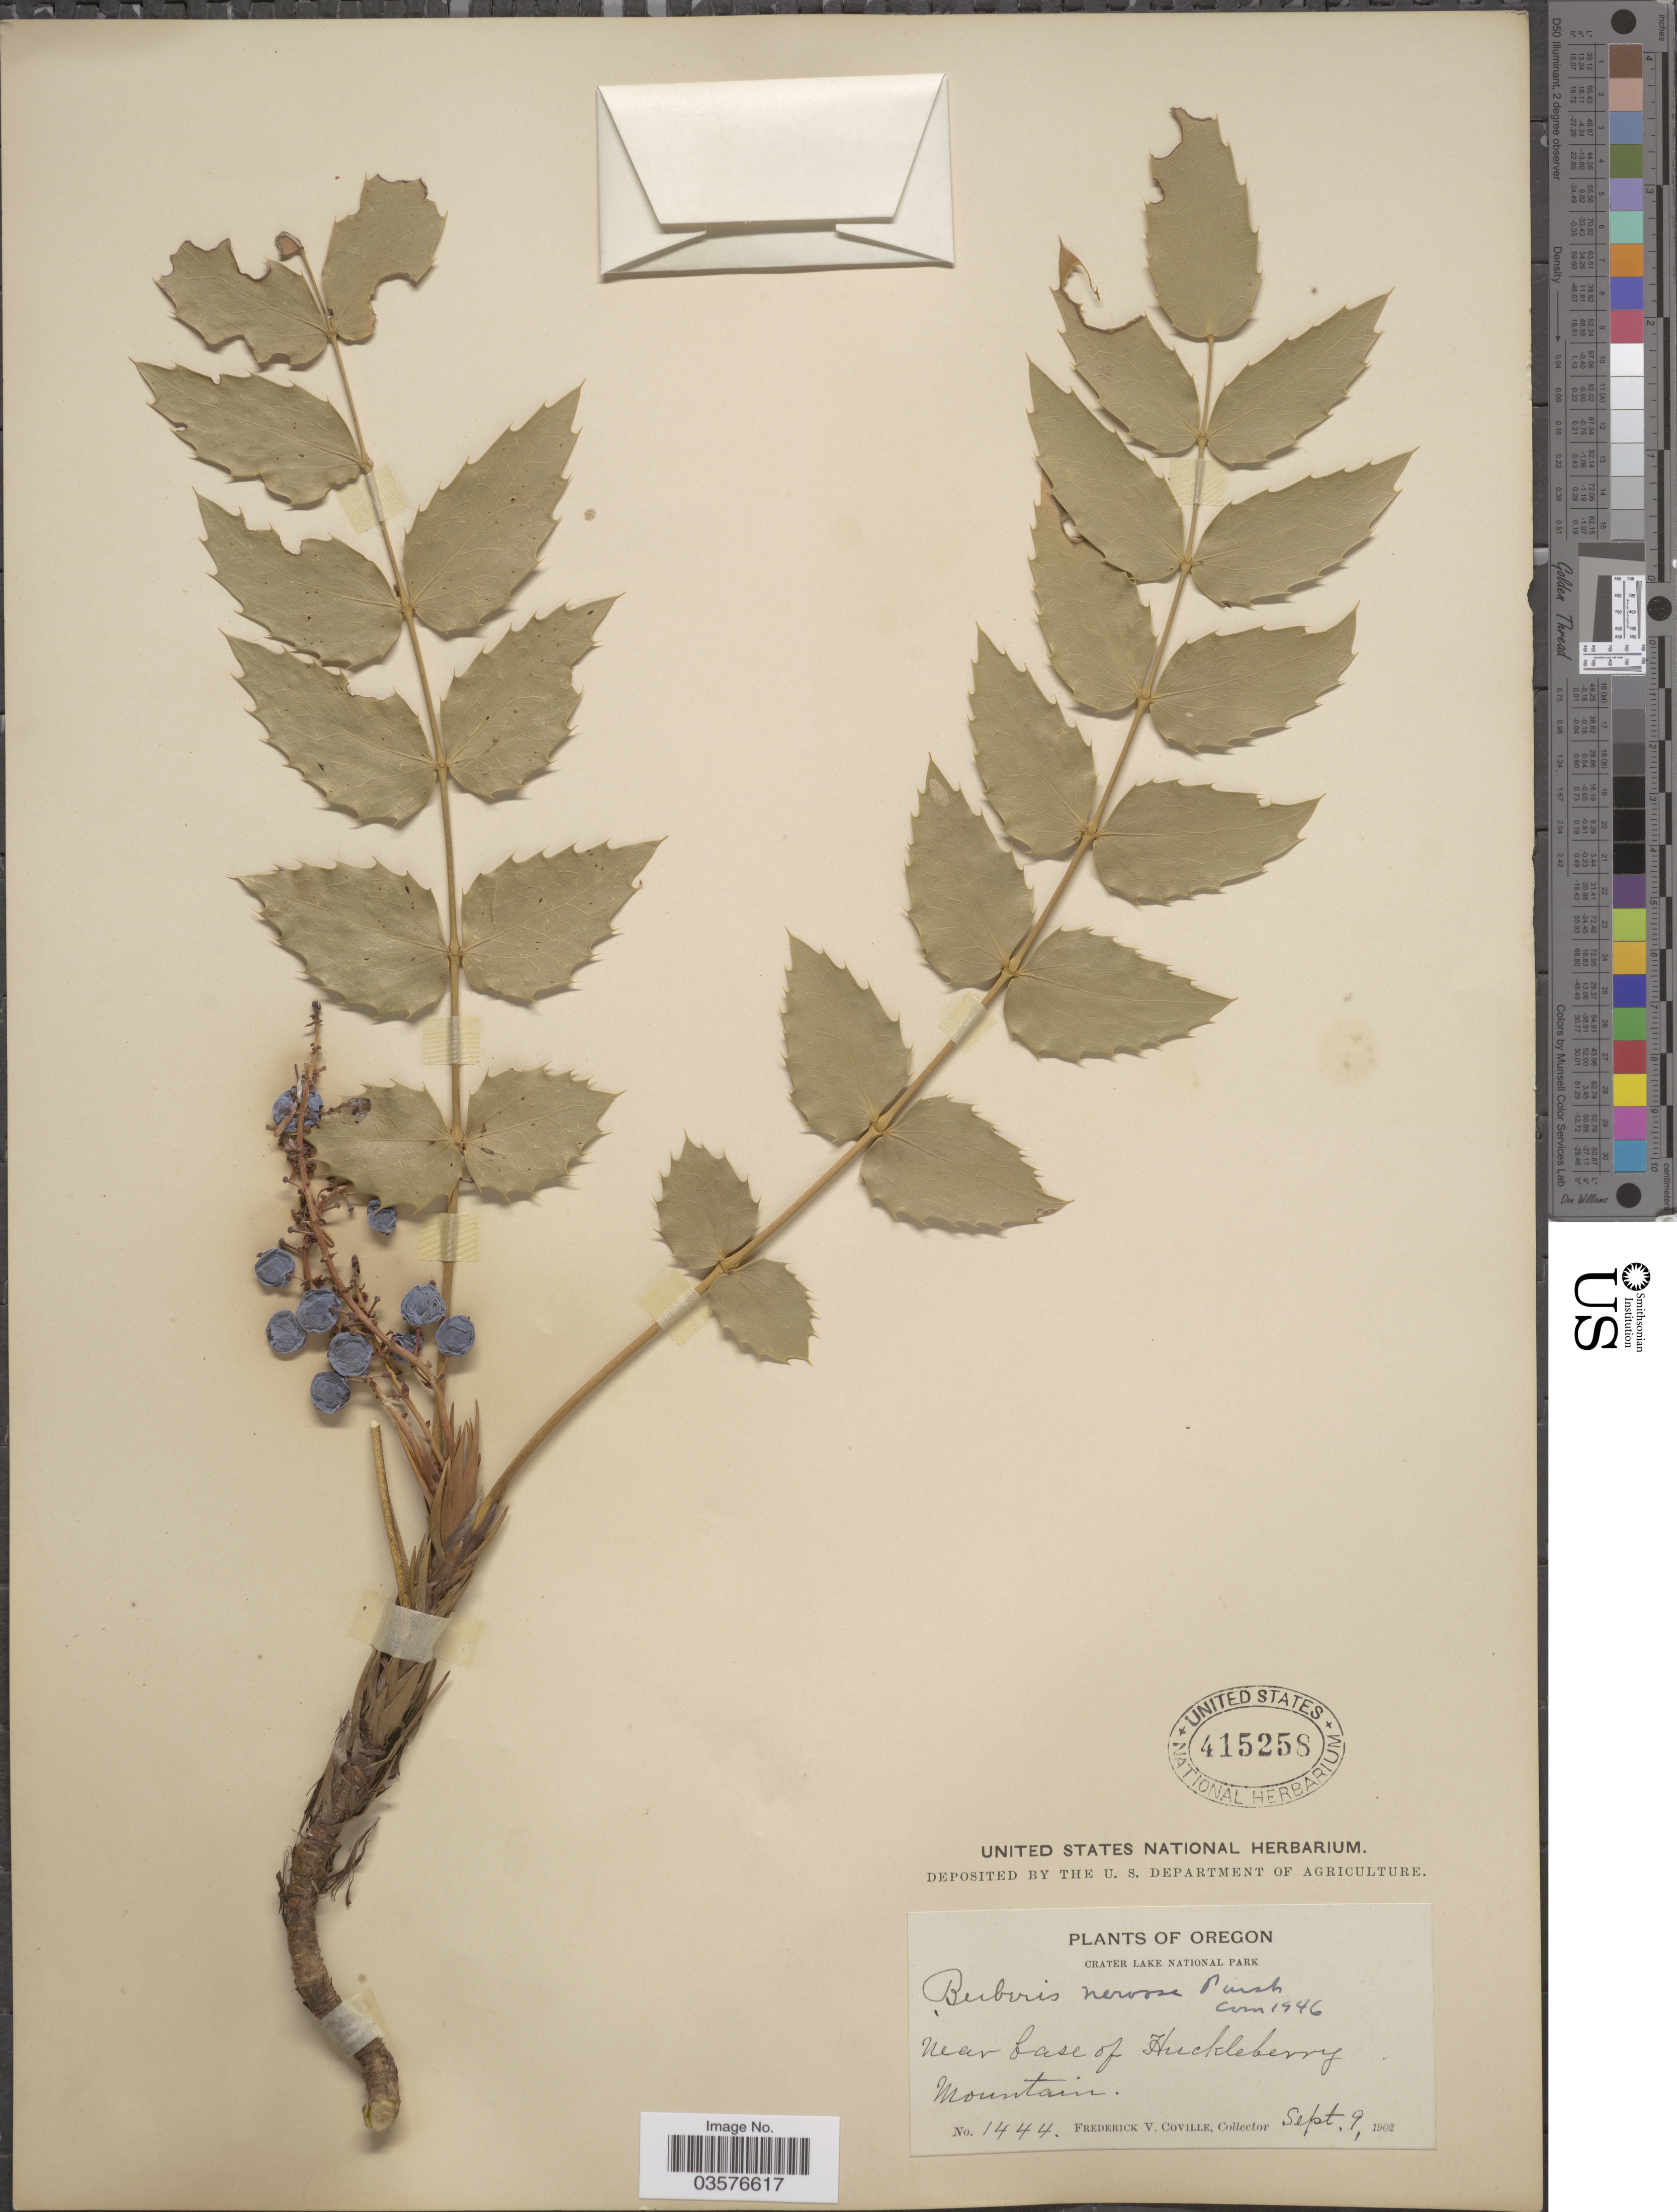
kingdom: Plantae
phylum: Tracheophyta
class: Magnoliopsida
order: Ranunculales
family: Berberidaceae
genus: Mahonia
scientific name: Mahonia nervosa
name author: (Pursh) Nutt.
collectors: F. V. Coville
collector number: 1444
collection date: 1902-09-09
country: United States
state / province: Oregon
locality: Crater Lake National Park. Near base of Huckleberry Mountain.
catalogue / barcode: US 415258